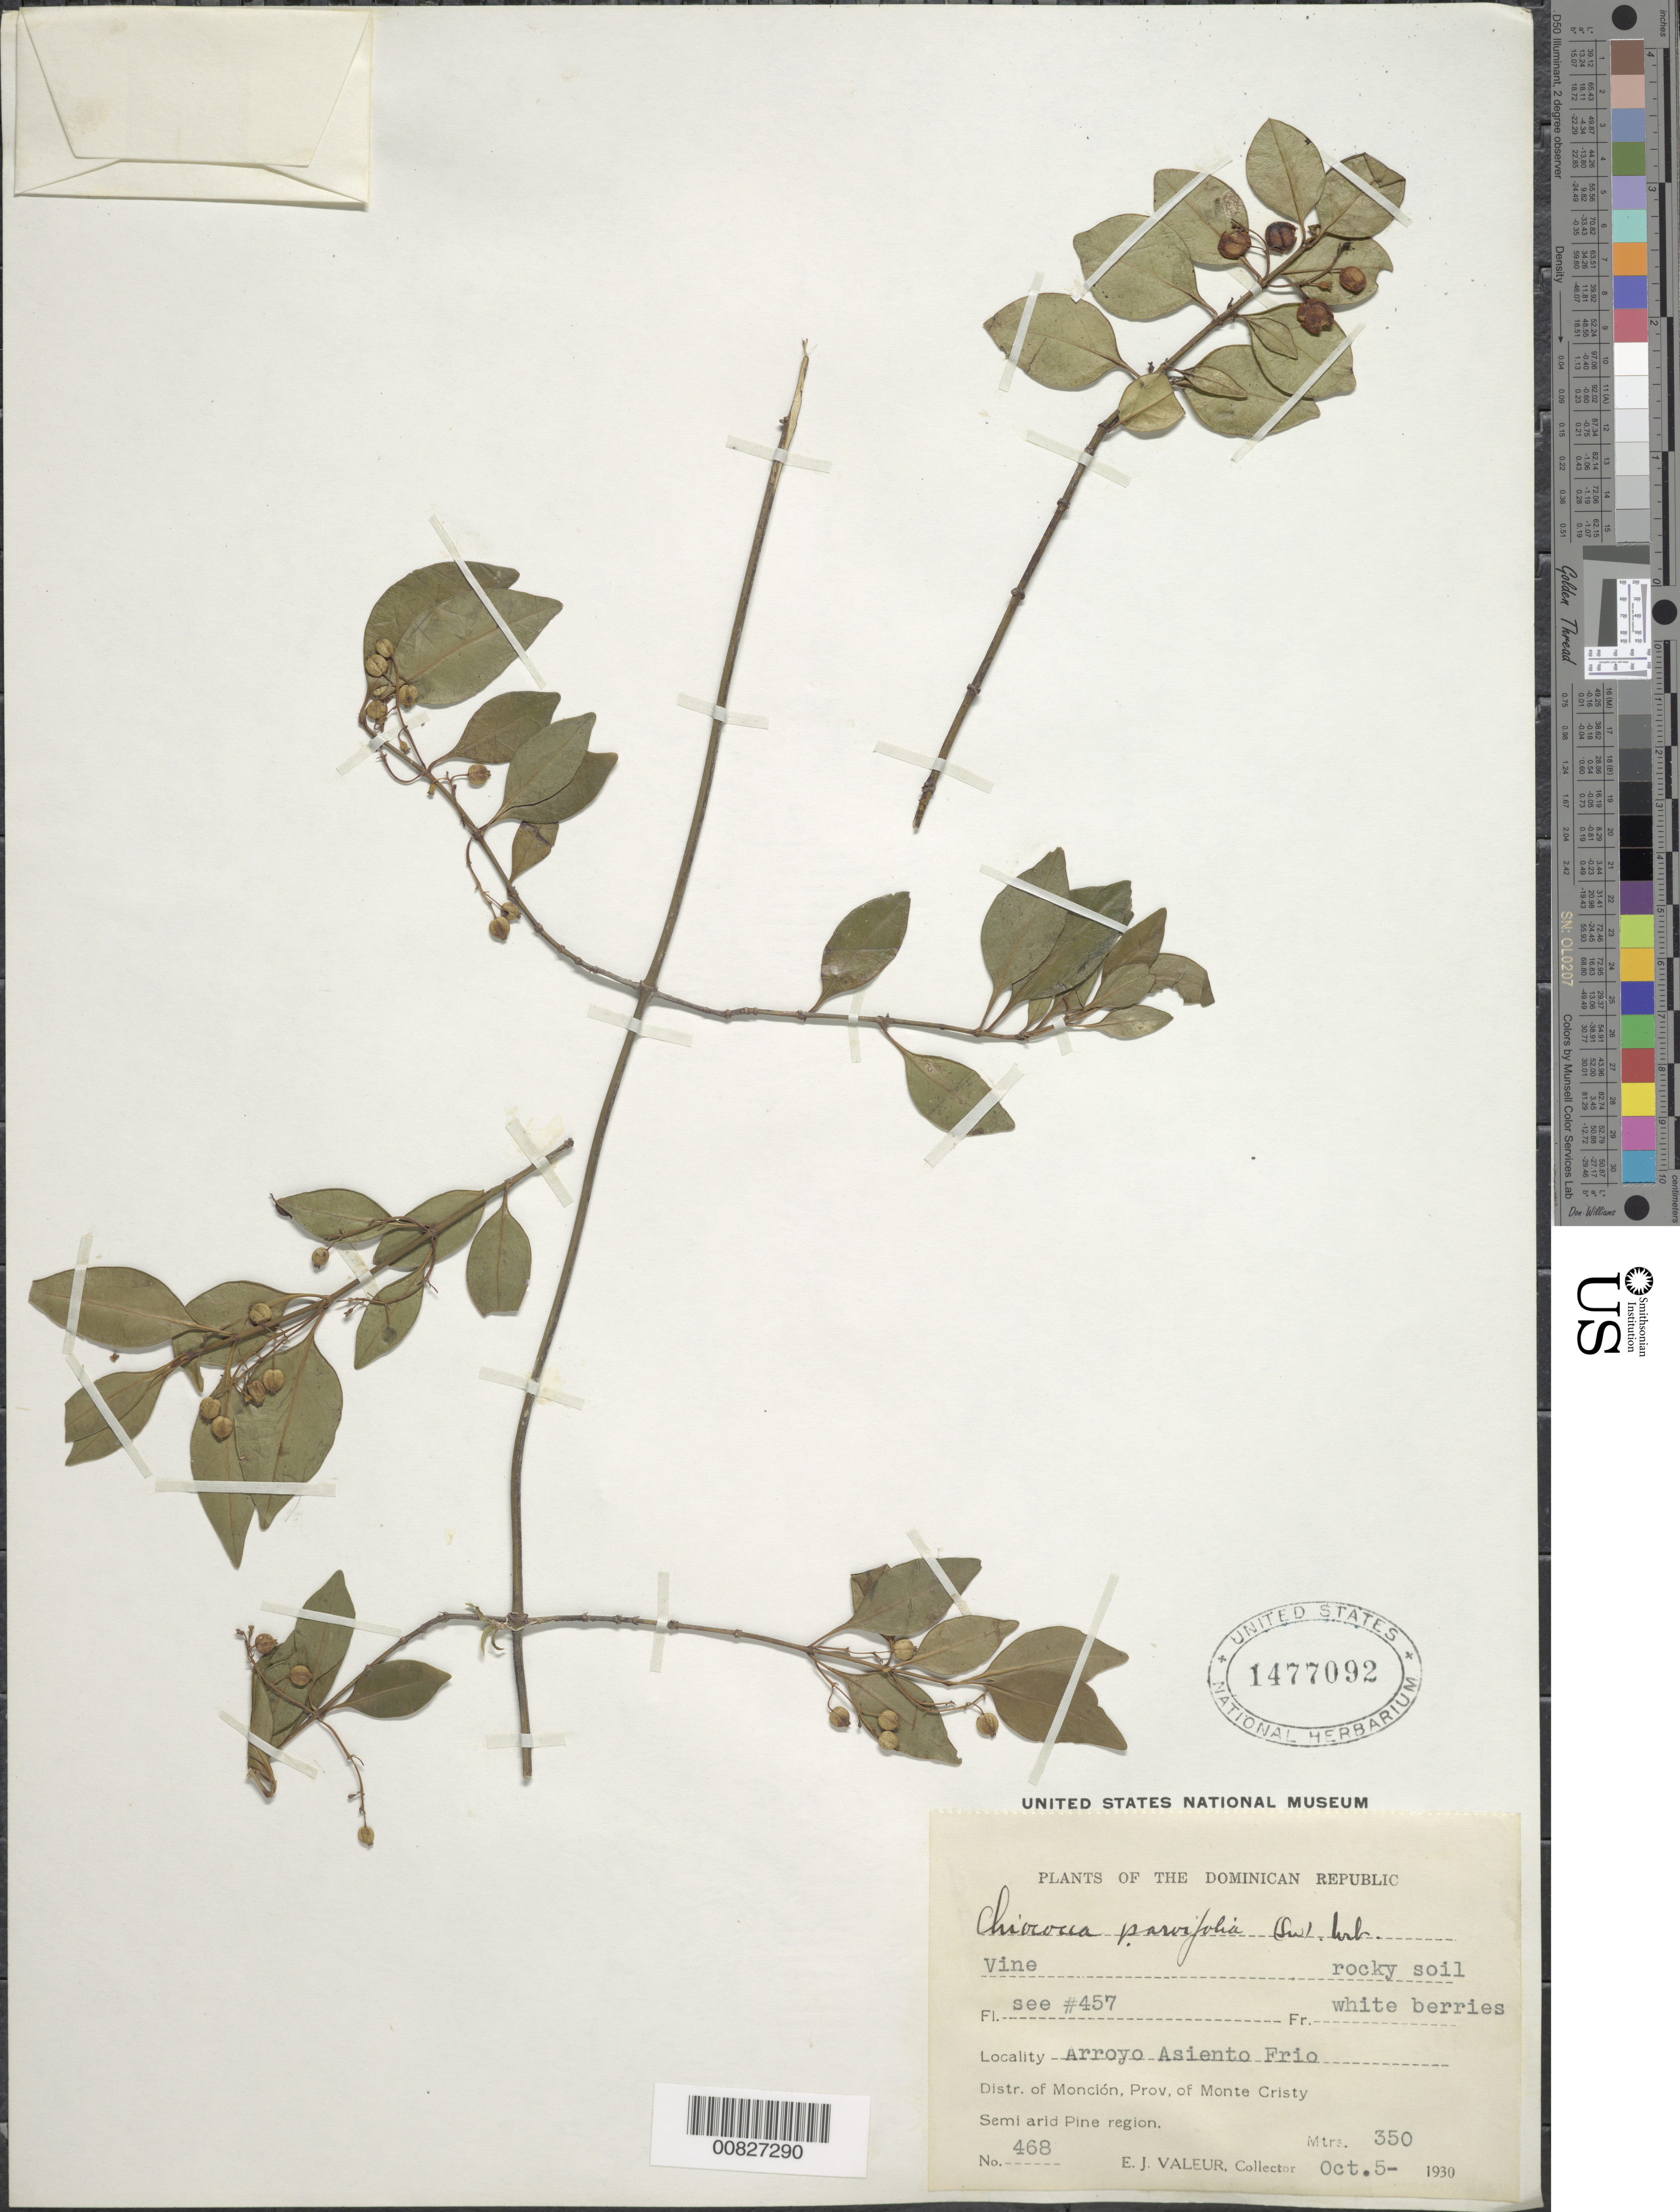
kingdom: Plantae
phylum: Tracheophyta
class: Magnoliopsida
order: Gentianales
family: Rubiaceae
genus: Chiococca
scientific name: Chiococca alba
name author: (L.) Hitchc.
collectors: E. Valeur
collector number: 468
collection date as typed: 05 Oct 1930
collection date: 1930-10-05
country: Dominican Republic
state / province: Monte Cristi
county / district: Monción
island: Hispaniola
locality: Arroyo Asiento Frio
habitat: Rocky soil, semi arid pine region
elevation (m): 350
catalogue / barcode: US 1477092